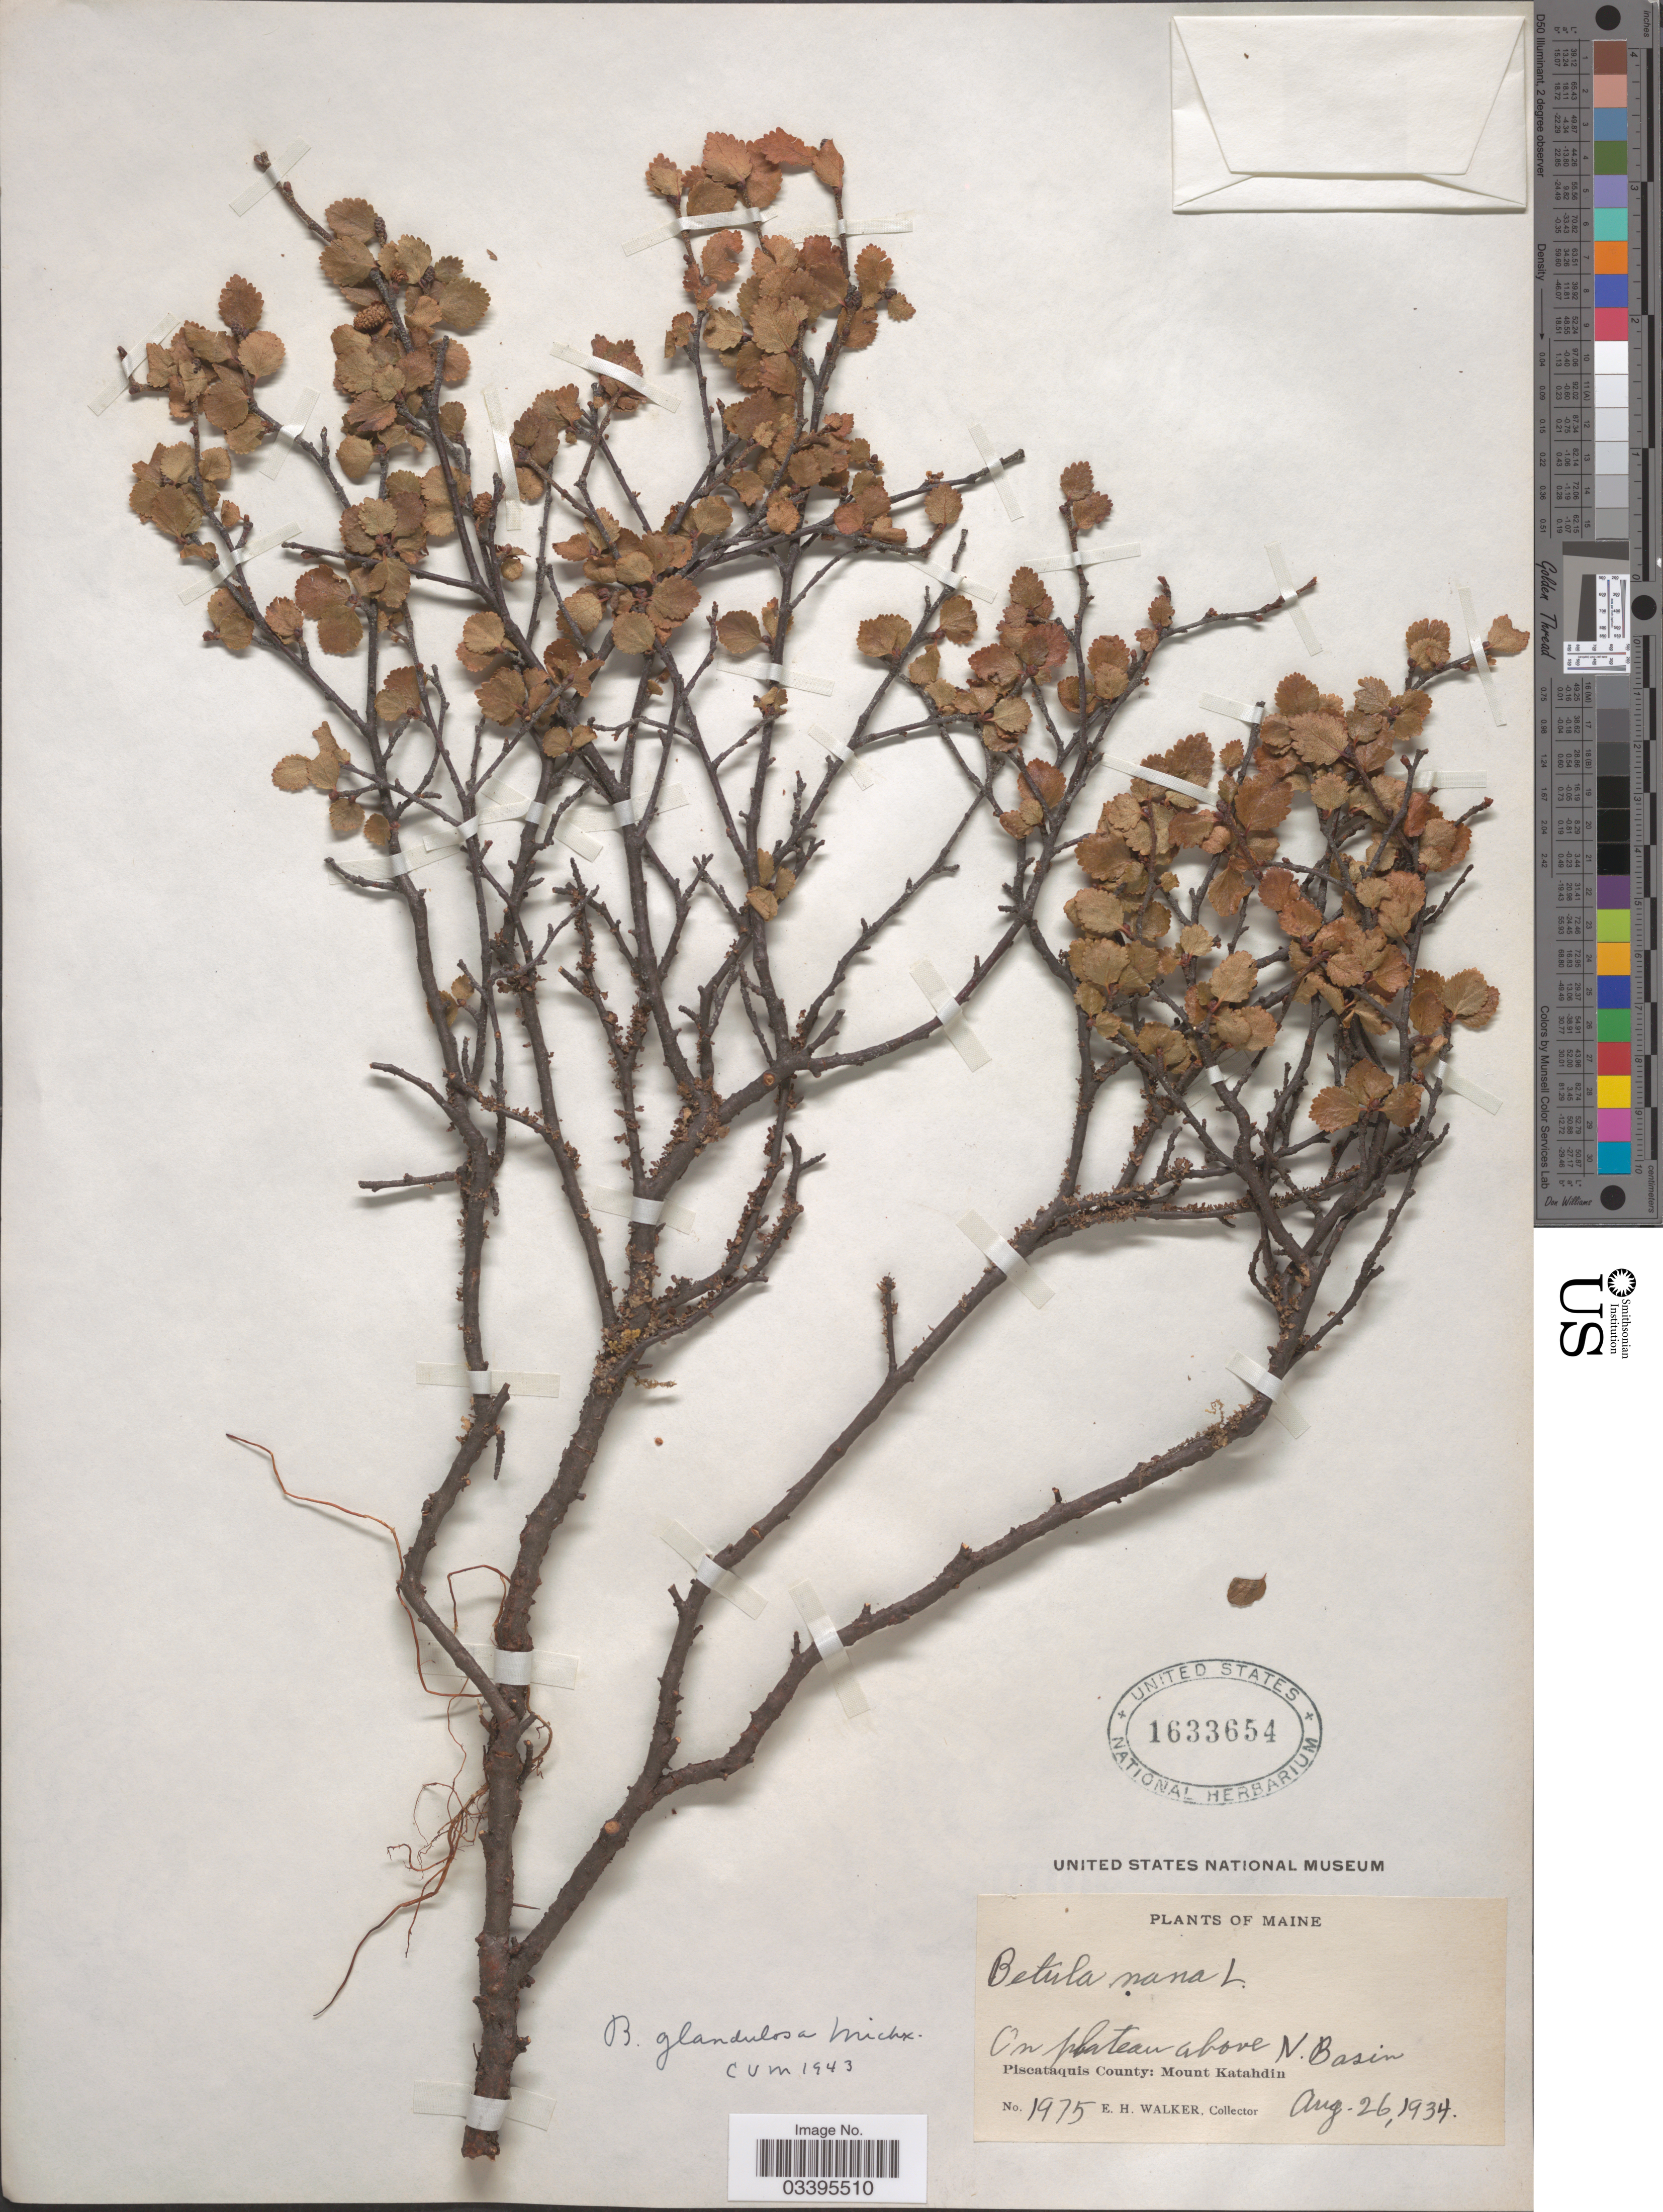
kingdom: Plantae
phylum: Tracheophyta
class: Magnoliopsida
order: Fagales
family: Betulaceae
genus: Betula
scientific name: Betula glandulosa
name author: Michx.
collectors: E. H. Walker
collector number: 1975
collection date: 1934-08-26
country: United States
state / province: Maine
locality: On plateau above N. Basin. Piscataquis County: Mount Katahdin.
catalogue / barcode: US 1633654